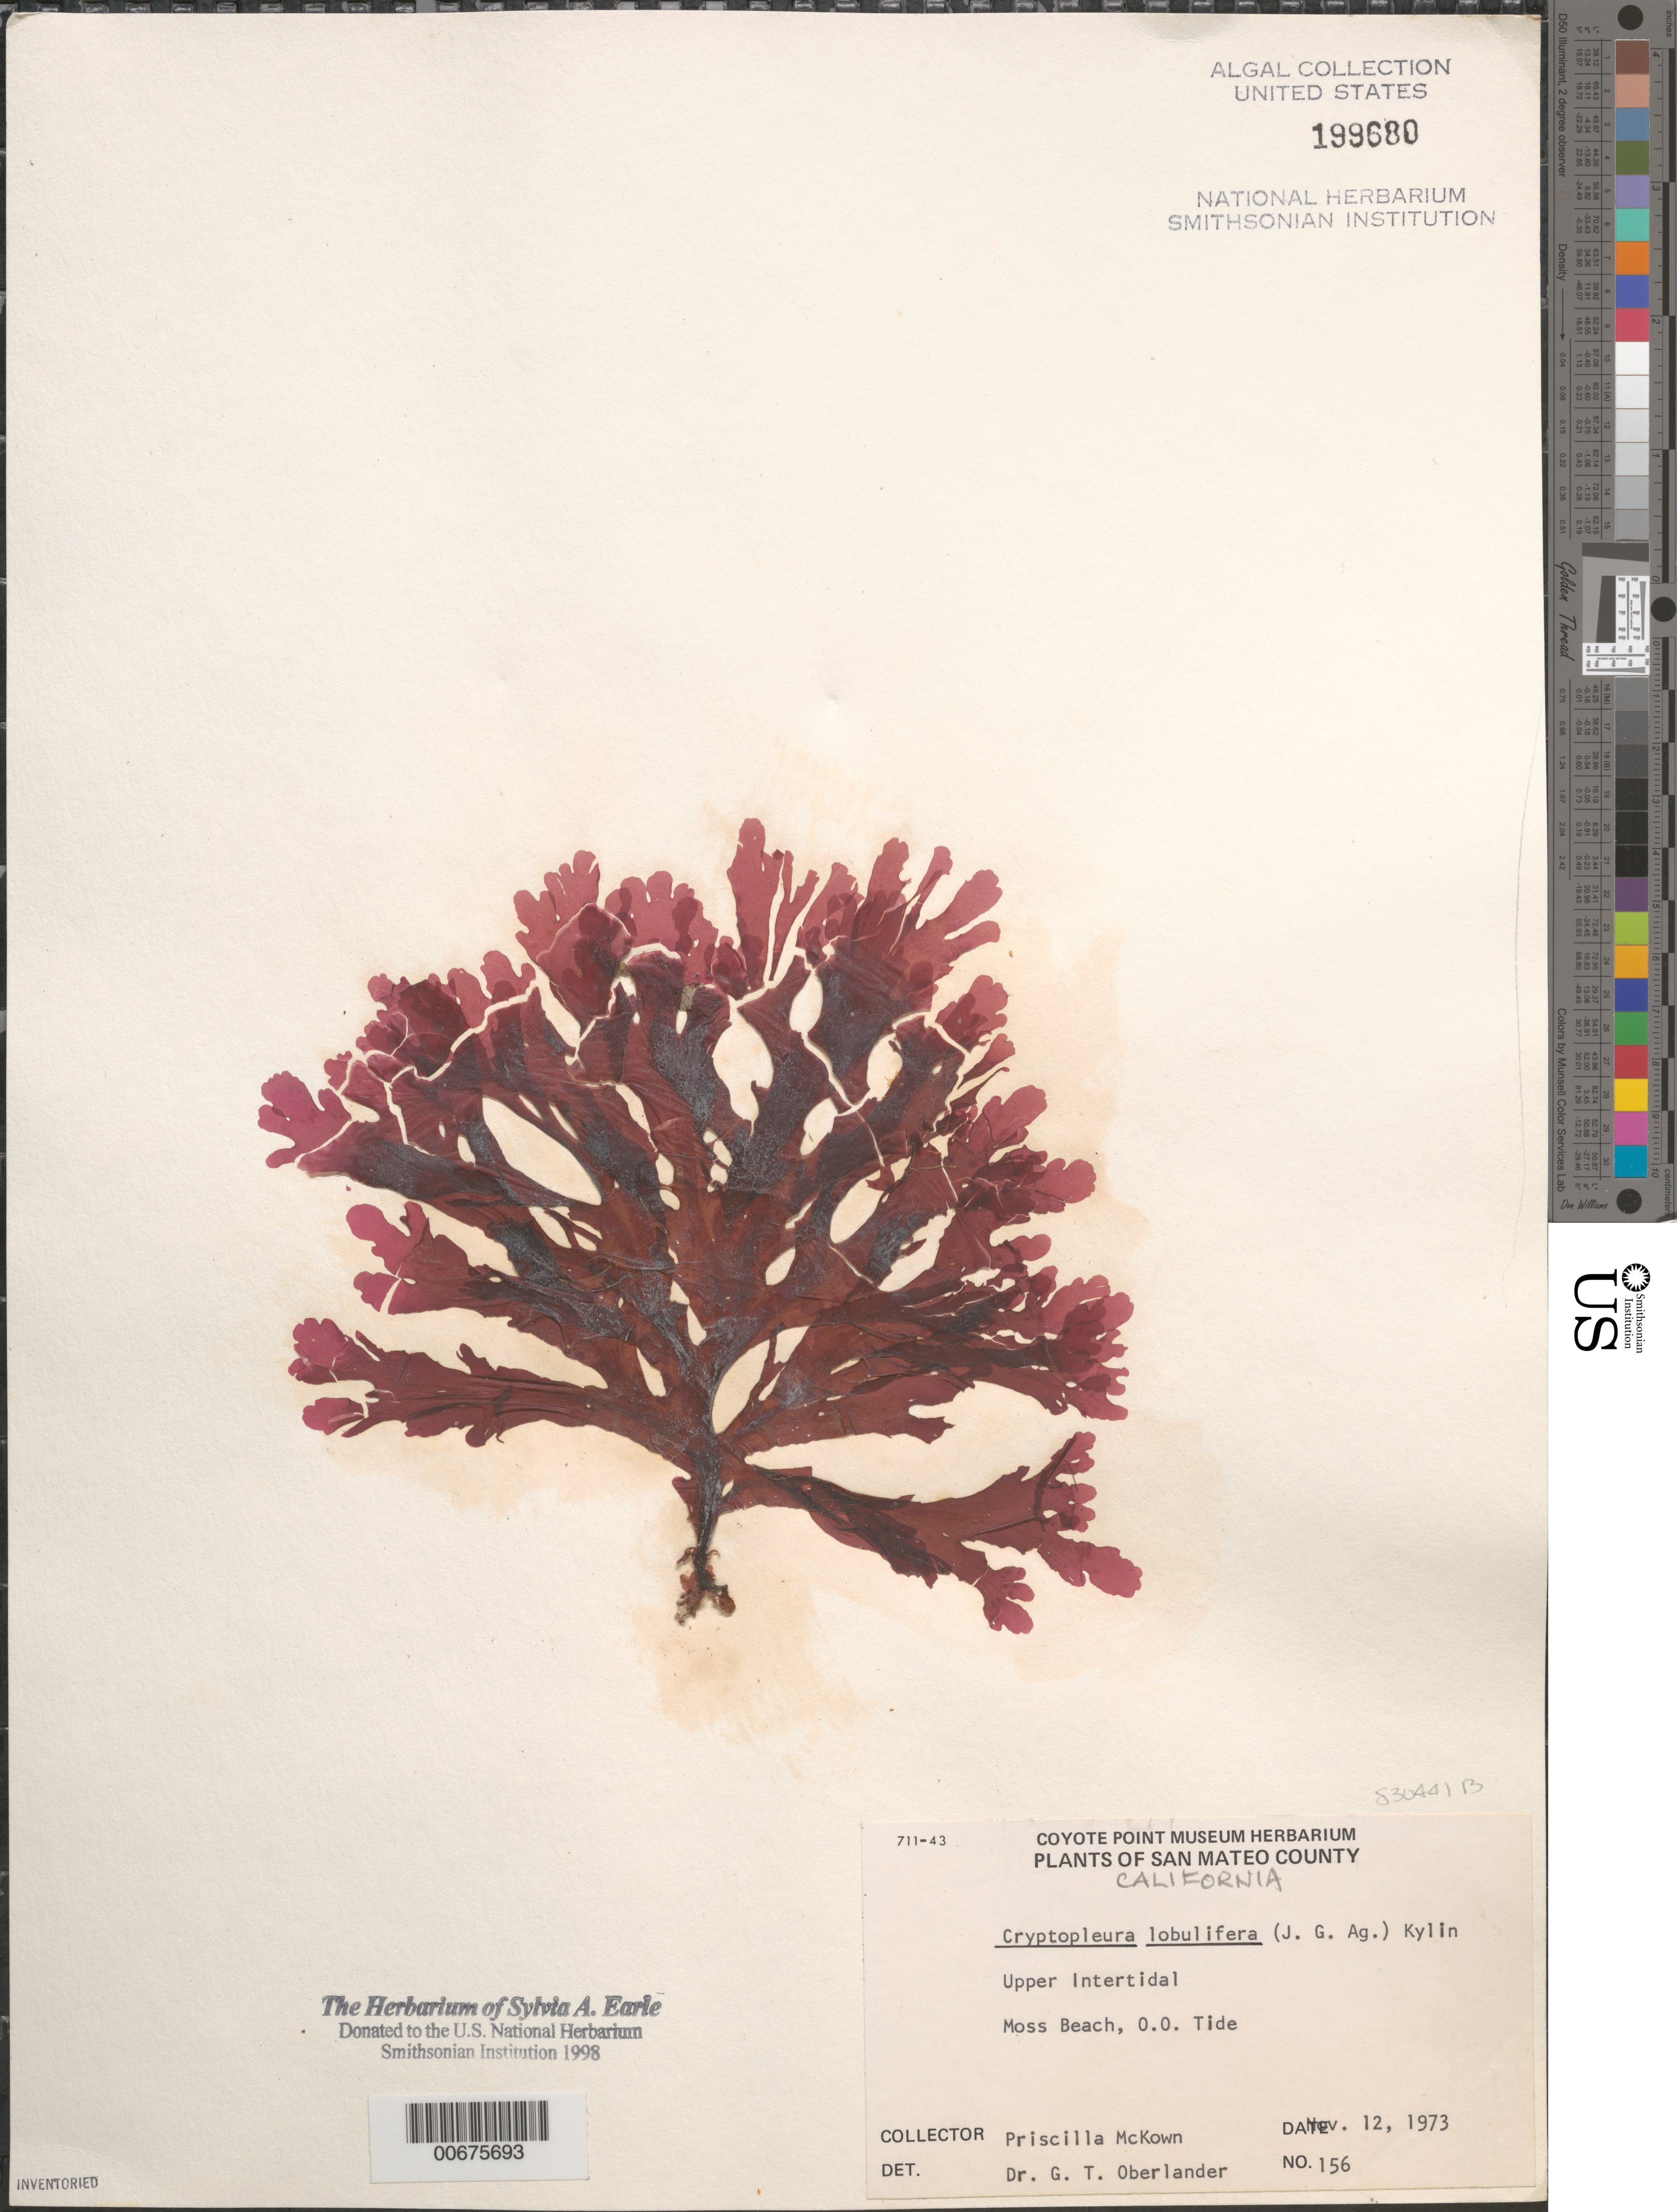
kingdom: Plantae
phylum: Rhodophyta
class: Florideophyceae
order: Ceramiales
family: Delesseriaceae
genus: Cryptopleura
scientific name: Cryptopleura lobulifera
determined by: Oberlander, G. T.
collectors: P. McKown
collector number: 156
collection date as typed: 12 Nov 1973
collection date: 1973-11-12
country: United States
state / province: California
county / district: San Mateo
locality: Moss Beach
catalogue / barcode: US 199680